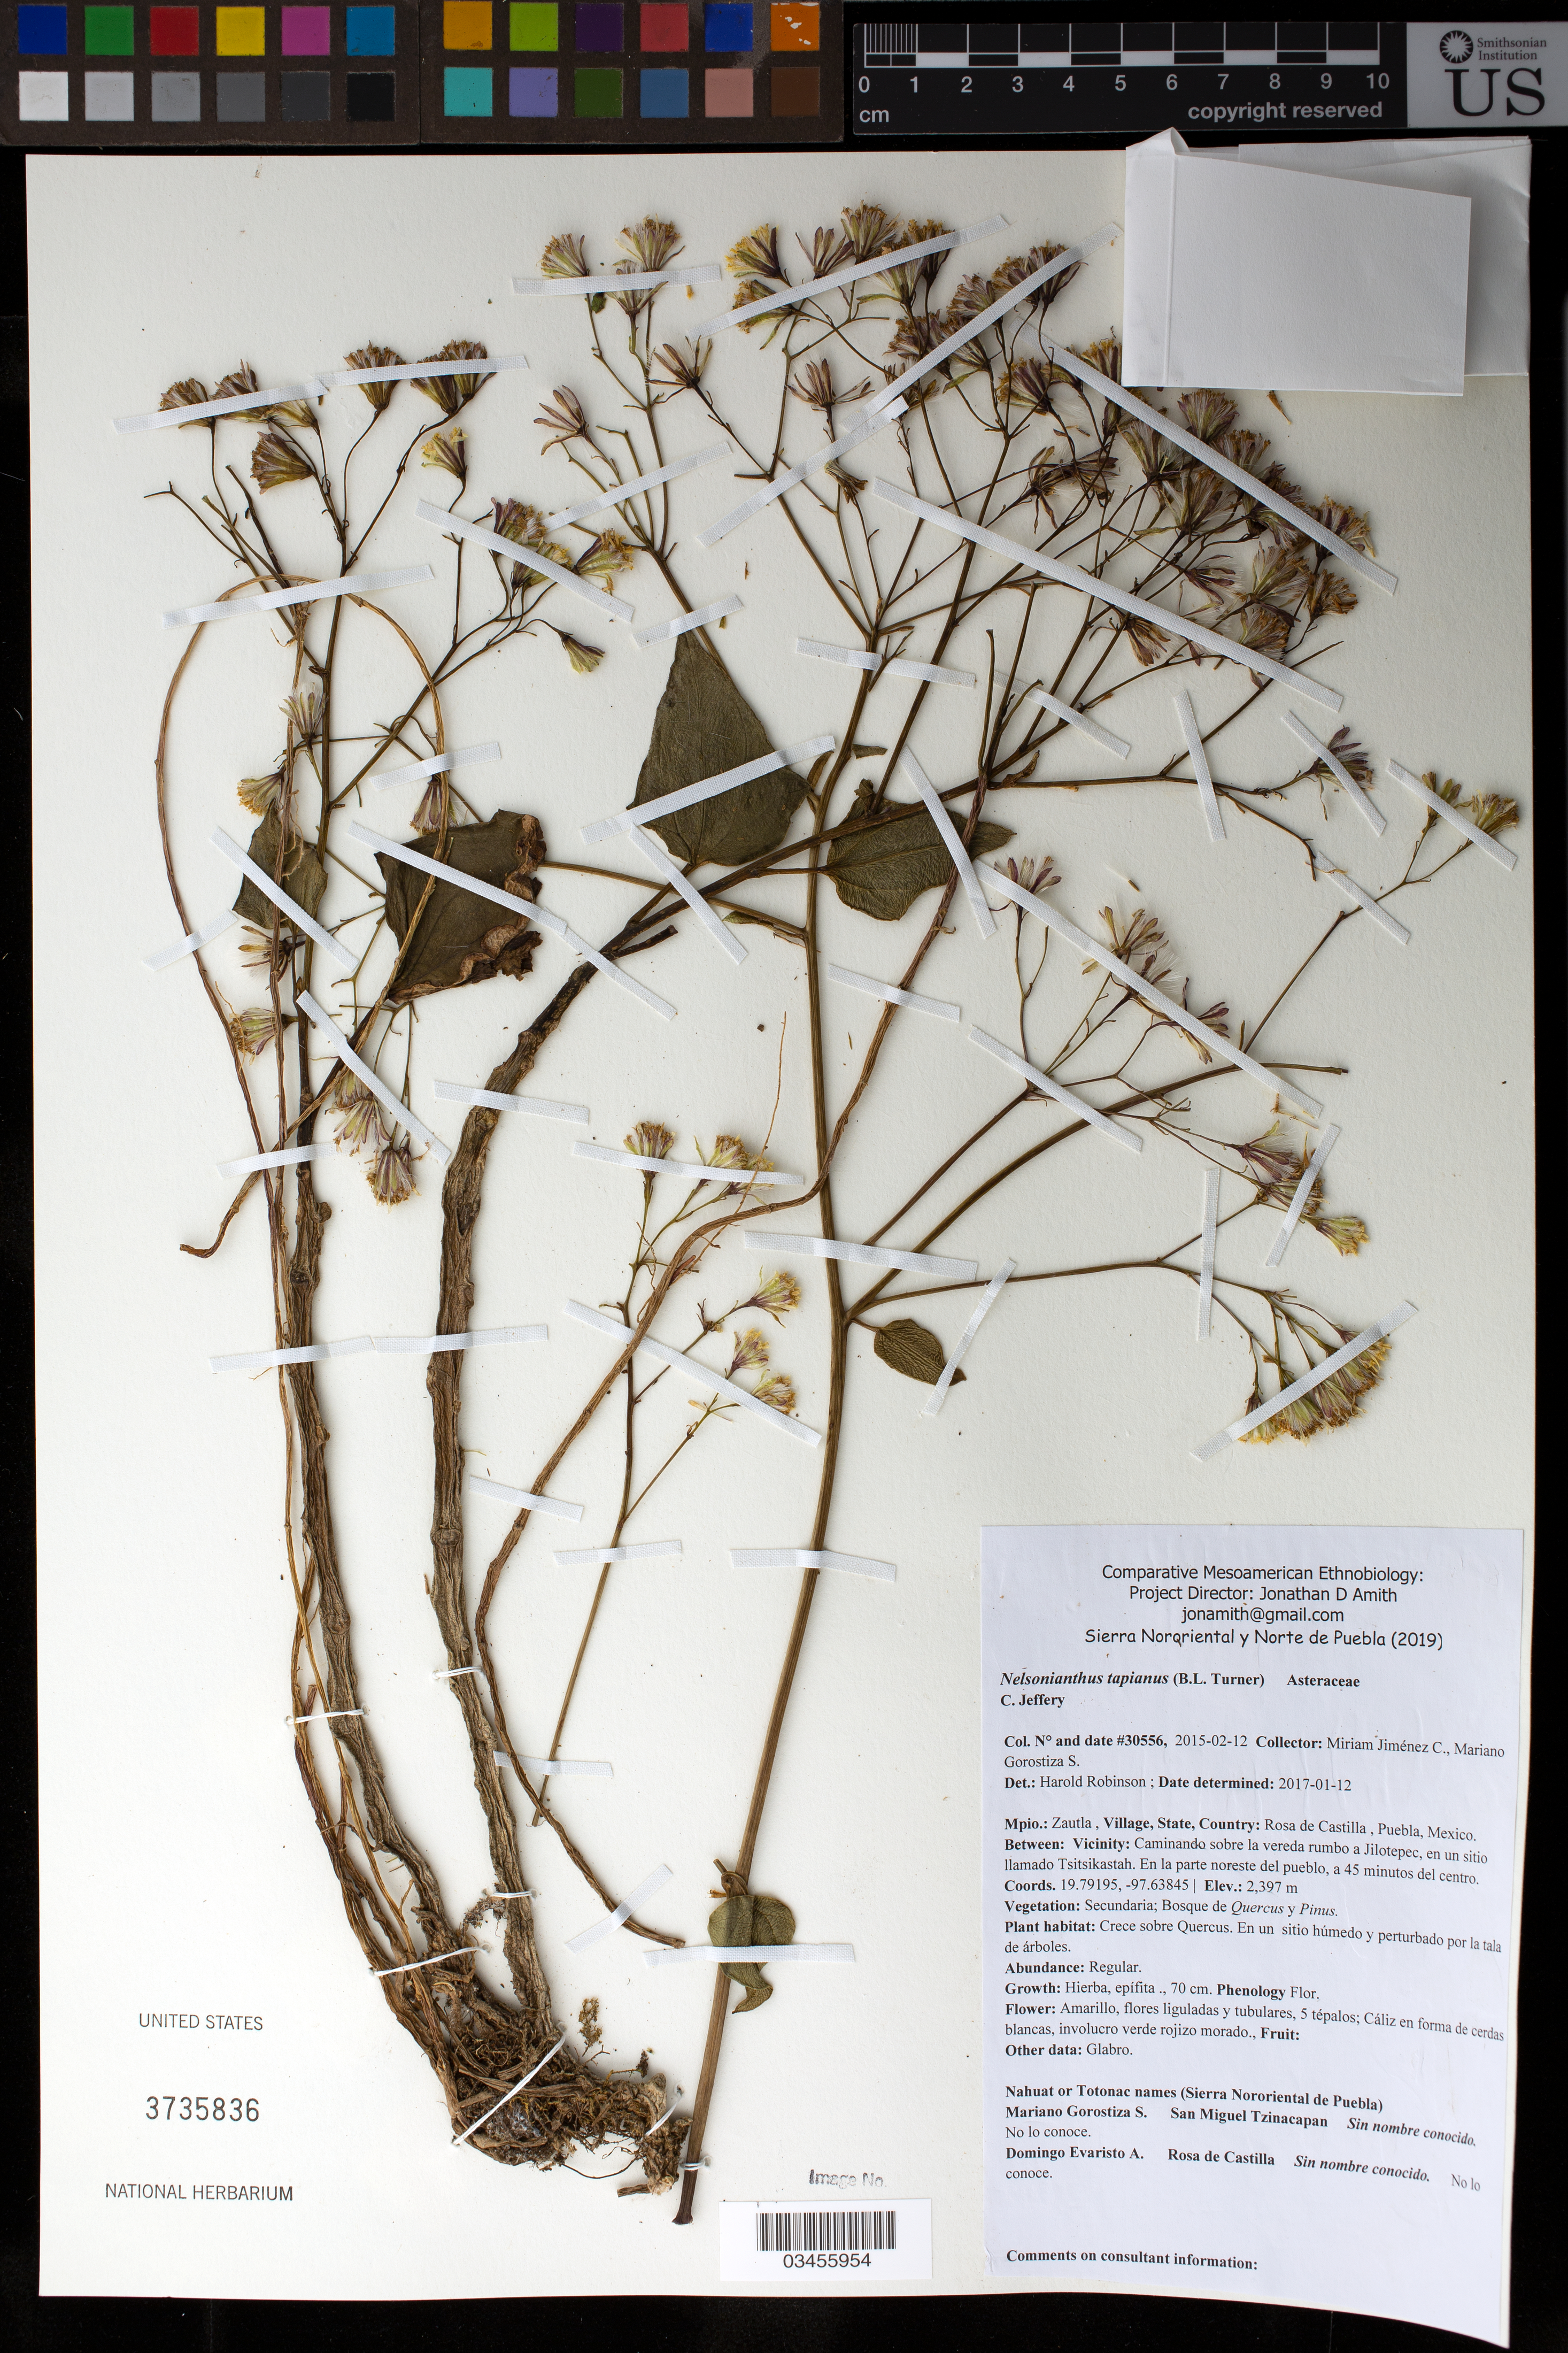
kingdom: Plantae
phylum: Tracheophyta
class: Magnoliopsida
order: Asterales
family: Asteraceae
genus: Nelsonianthus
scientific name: Nelsonianthus tapianus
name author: (B.L. Turner) C. Jeffrey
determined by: Robinson, Harold E., (US)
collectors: M. Jiménez Chimil & M. Gorostiza S.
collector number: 30556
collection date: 2015-02-12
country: México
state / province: Puebla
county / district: Zautla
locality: PUEBLO: Rosa de Castilla; LOCALIDAD EXACTA: Caminando sobre la vereda rumbo a Jilotepec, en un sitio llamado Tsitsikastah. En la parte noreste del pueblo, a 45 minutos del centro.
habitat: Bosque de Quercus y Pinus | Crece sobre Quercus. En un sitio húmedo y perturbado por la tala de árboles.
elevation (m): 2397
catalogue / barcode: US 3735836